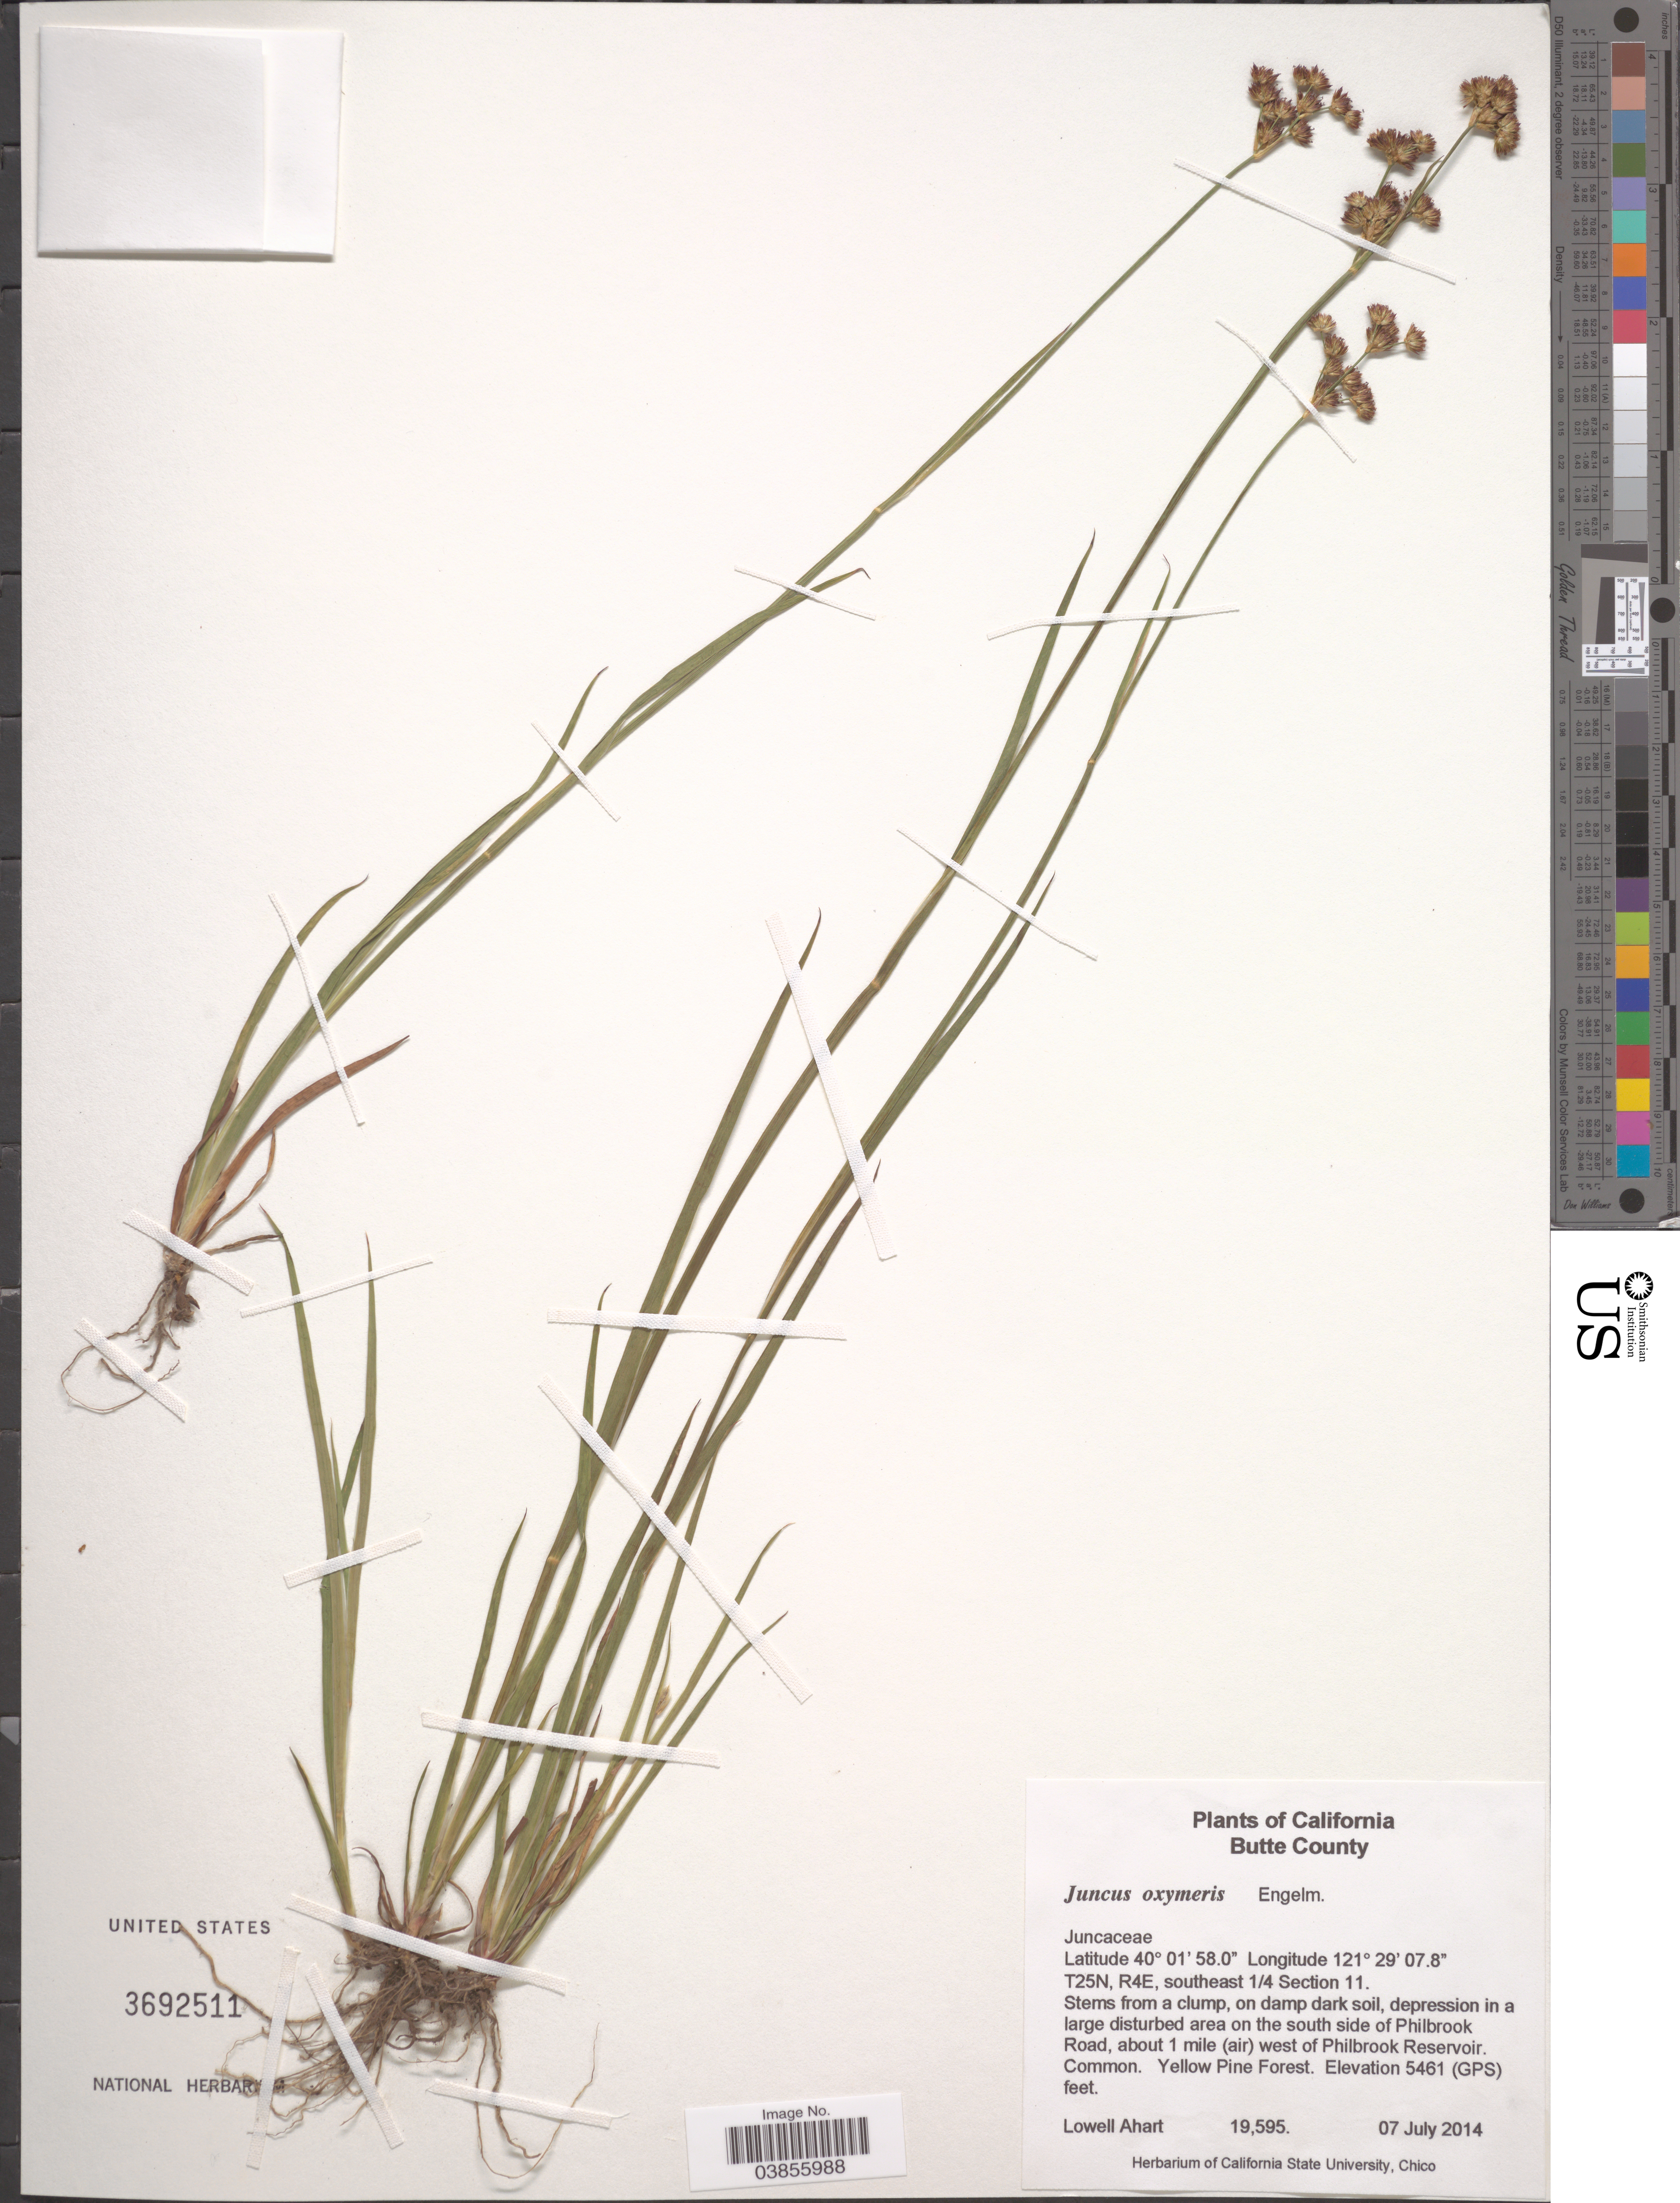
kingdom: Plantae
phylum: Tracheophyta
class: Liliopsida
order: Poales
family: Juncaceae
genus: Juncus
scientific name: Juncus oxymeris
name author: Engelm.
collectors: L. Ahart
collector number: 19595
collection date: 2014-07-07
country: United States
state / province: California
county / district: Butte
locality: Butte County. T25N, R4E, southeast 1/4 Section 11. On the south side of Philbrook Road, about 1 mile (air) west of Philbrook Reservoir.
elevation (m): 1665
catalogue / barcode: US 3692511